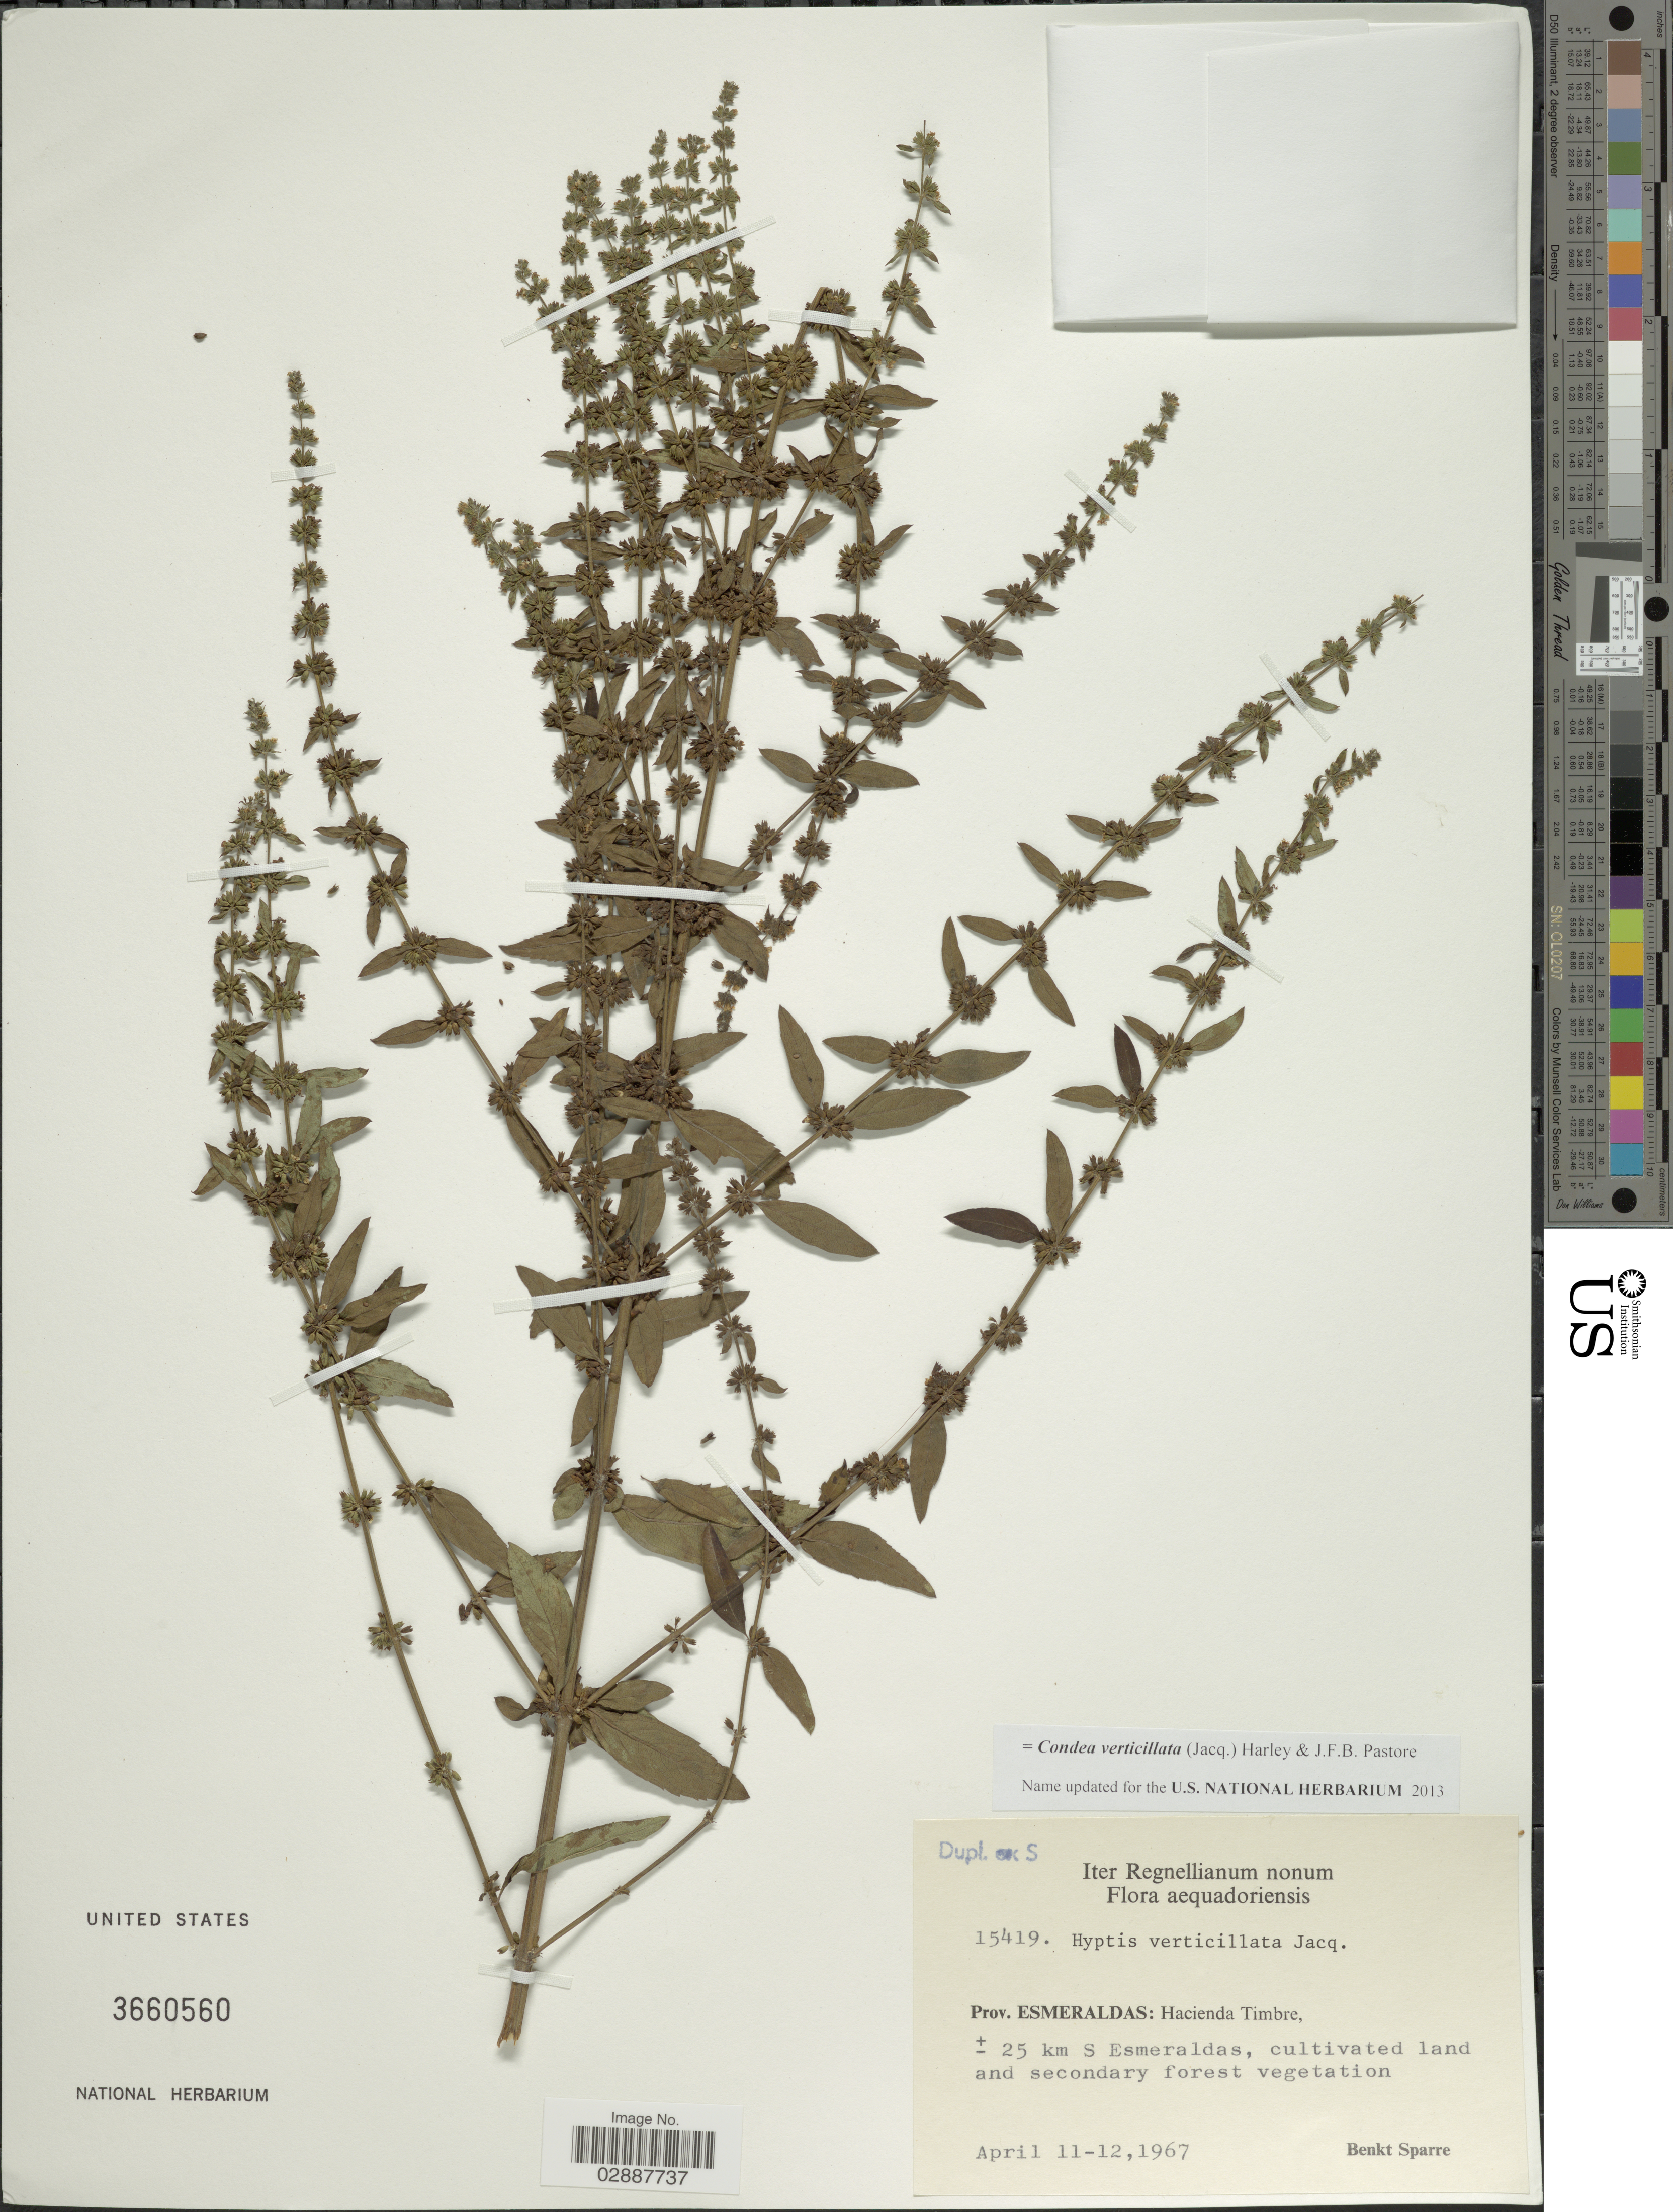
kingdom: Plantae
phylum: Tracheophyta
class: Magnoliopsida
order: Lamiales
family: Lamiaceae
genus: Condea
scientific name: Condea verticillata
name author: (Jacq.) Harley & J.F.B. Pastore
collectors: B. Sparre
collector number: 15419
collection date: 1967-04-11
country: Ecuador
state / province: Esmeraldas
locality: Hacienda Timbre, ± 25 km S Esmeraldas.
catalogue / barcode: US 3660560